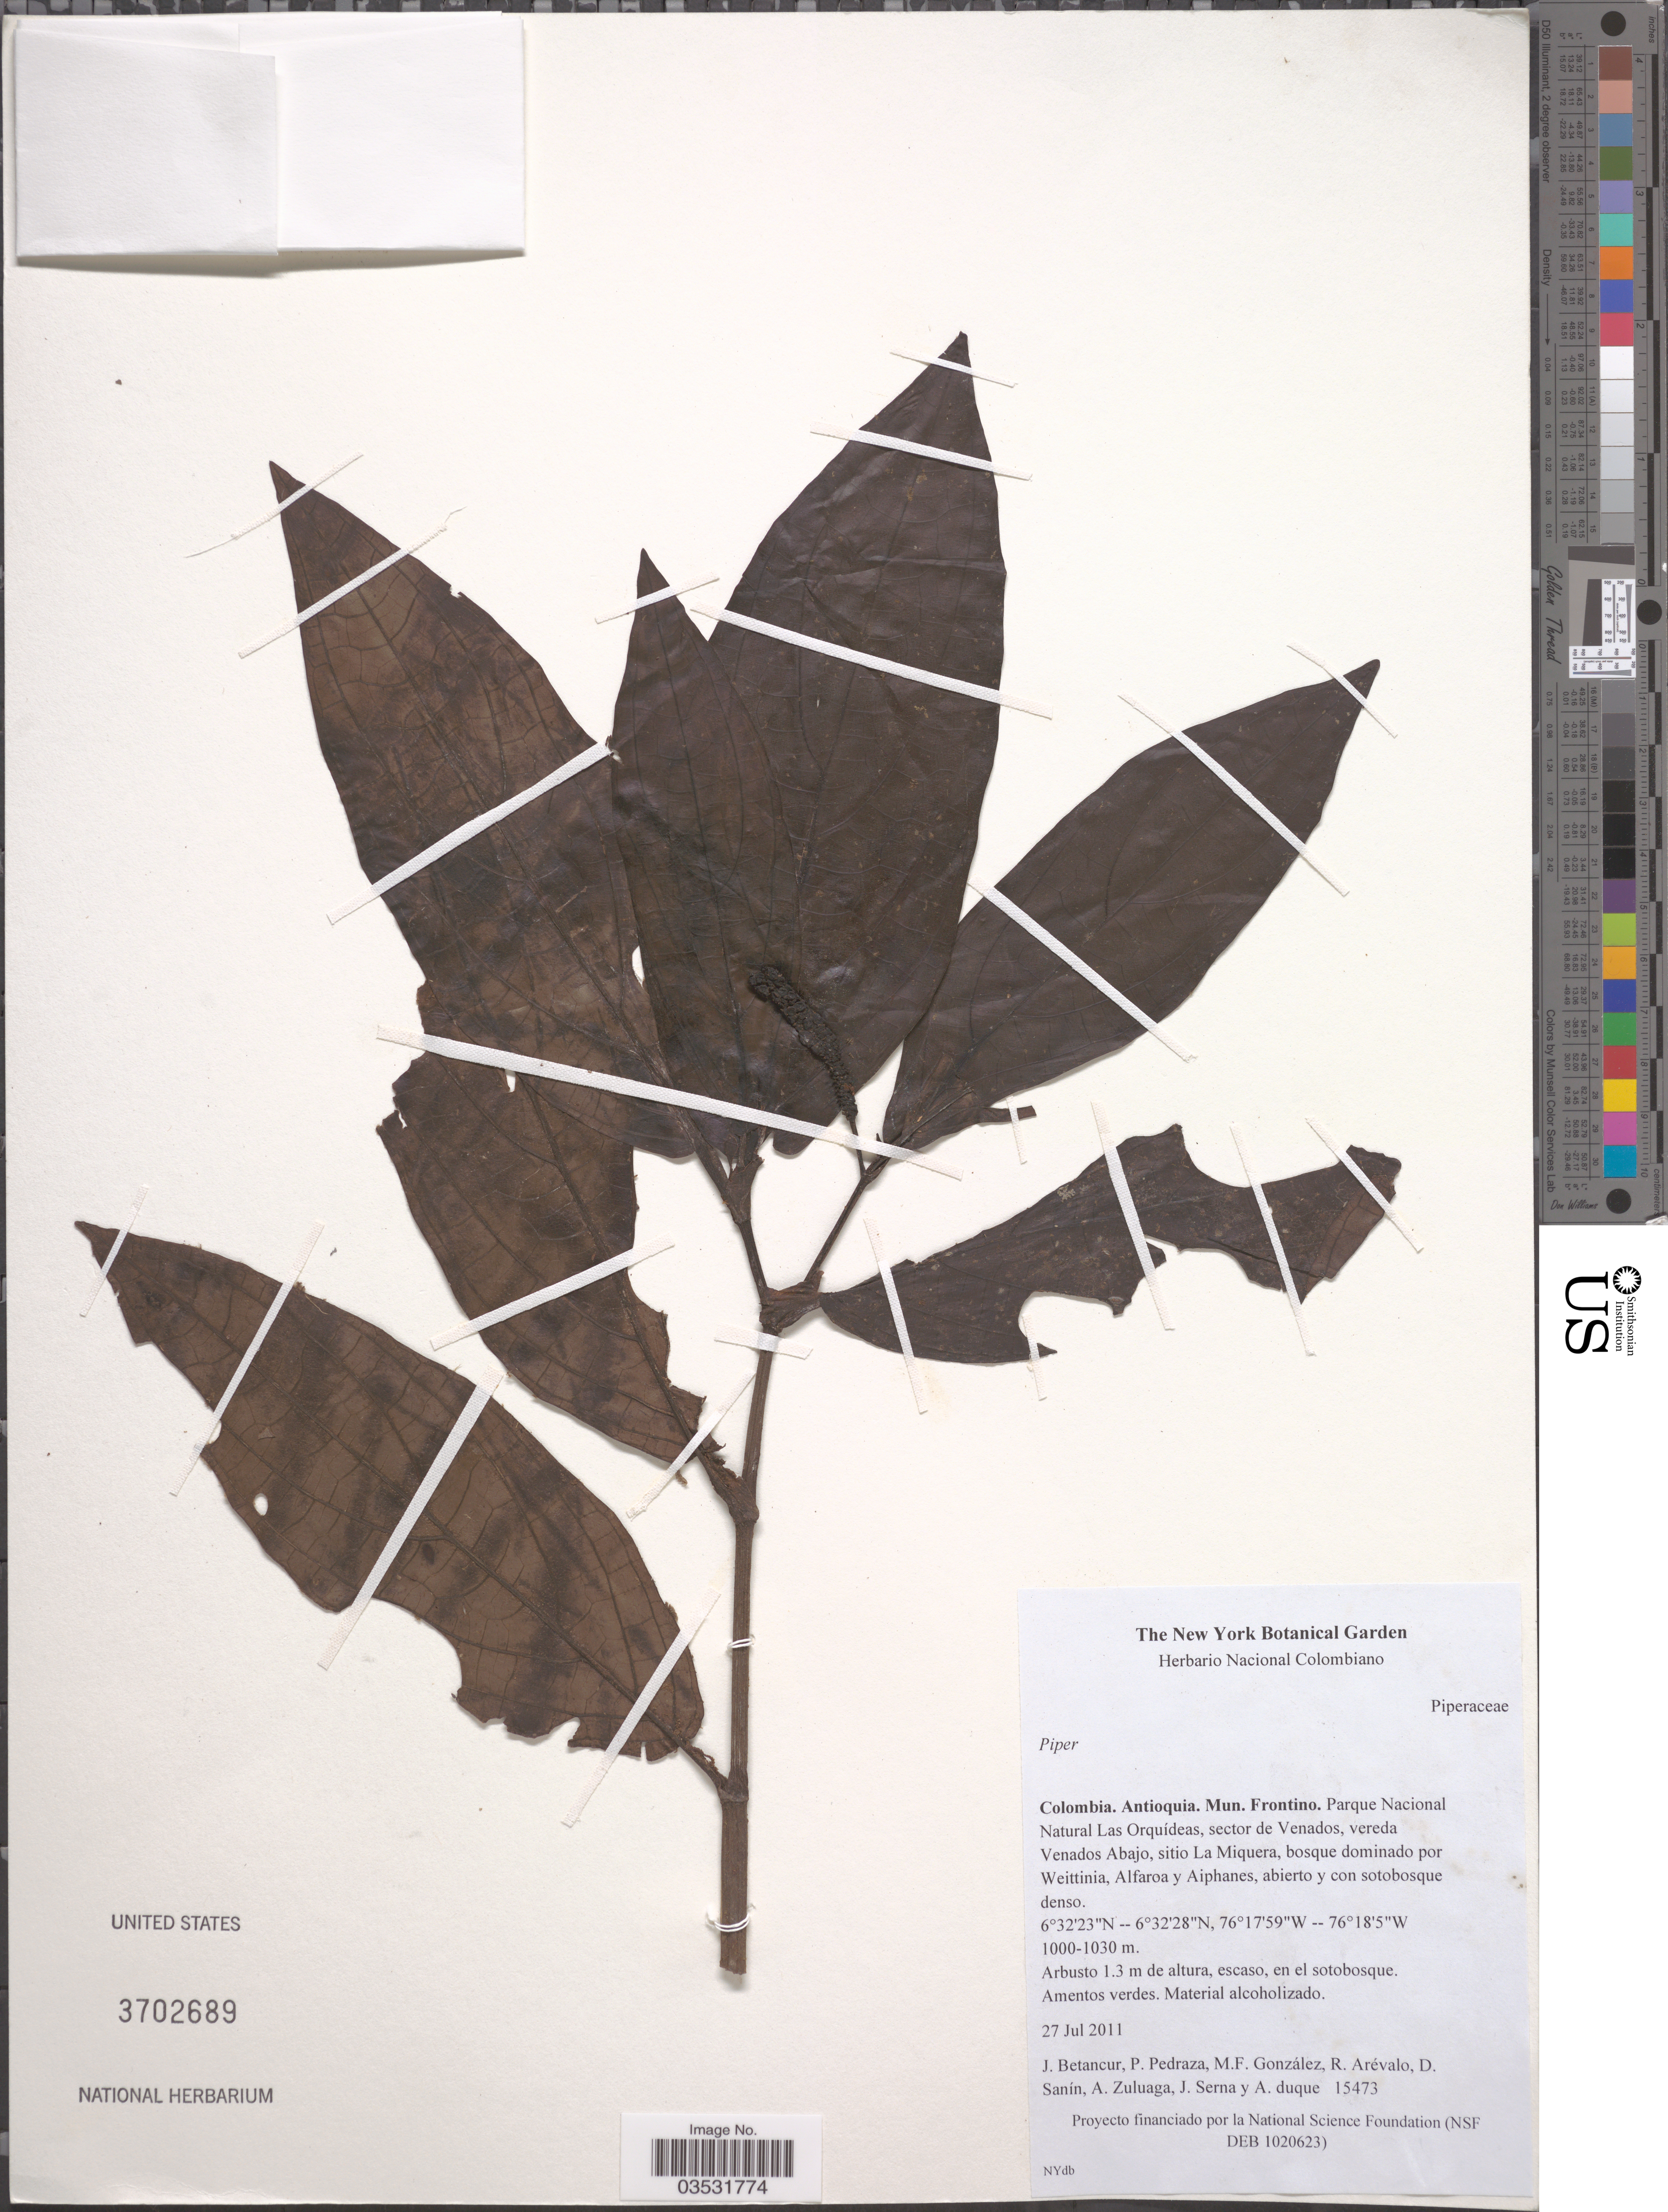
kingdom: Plantae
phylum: Tracheophyta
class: Magnoliopsida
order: Piperales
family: Piperaceae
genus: Piper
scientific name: Piper sp.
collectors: J. Betancur, P. Pedraza, M. Gonzalez, R. Arevalo & et al.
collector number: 15473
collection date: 2011-07-27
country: Colombia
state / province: Antioquia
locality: Mun. Frontino. Parque Nacional Natural Las Orquídeas, sector de Venados, vereda Venados Abajo, sitio La Miquera.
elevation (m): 1000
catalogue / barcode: US 3702689